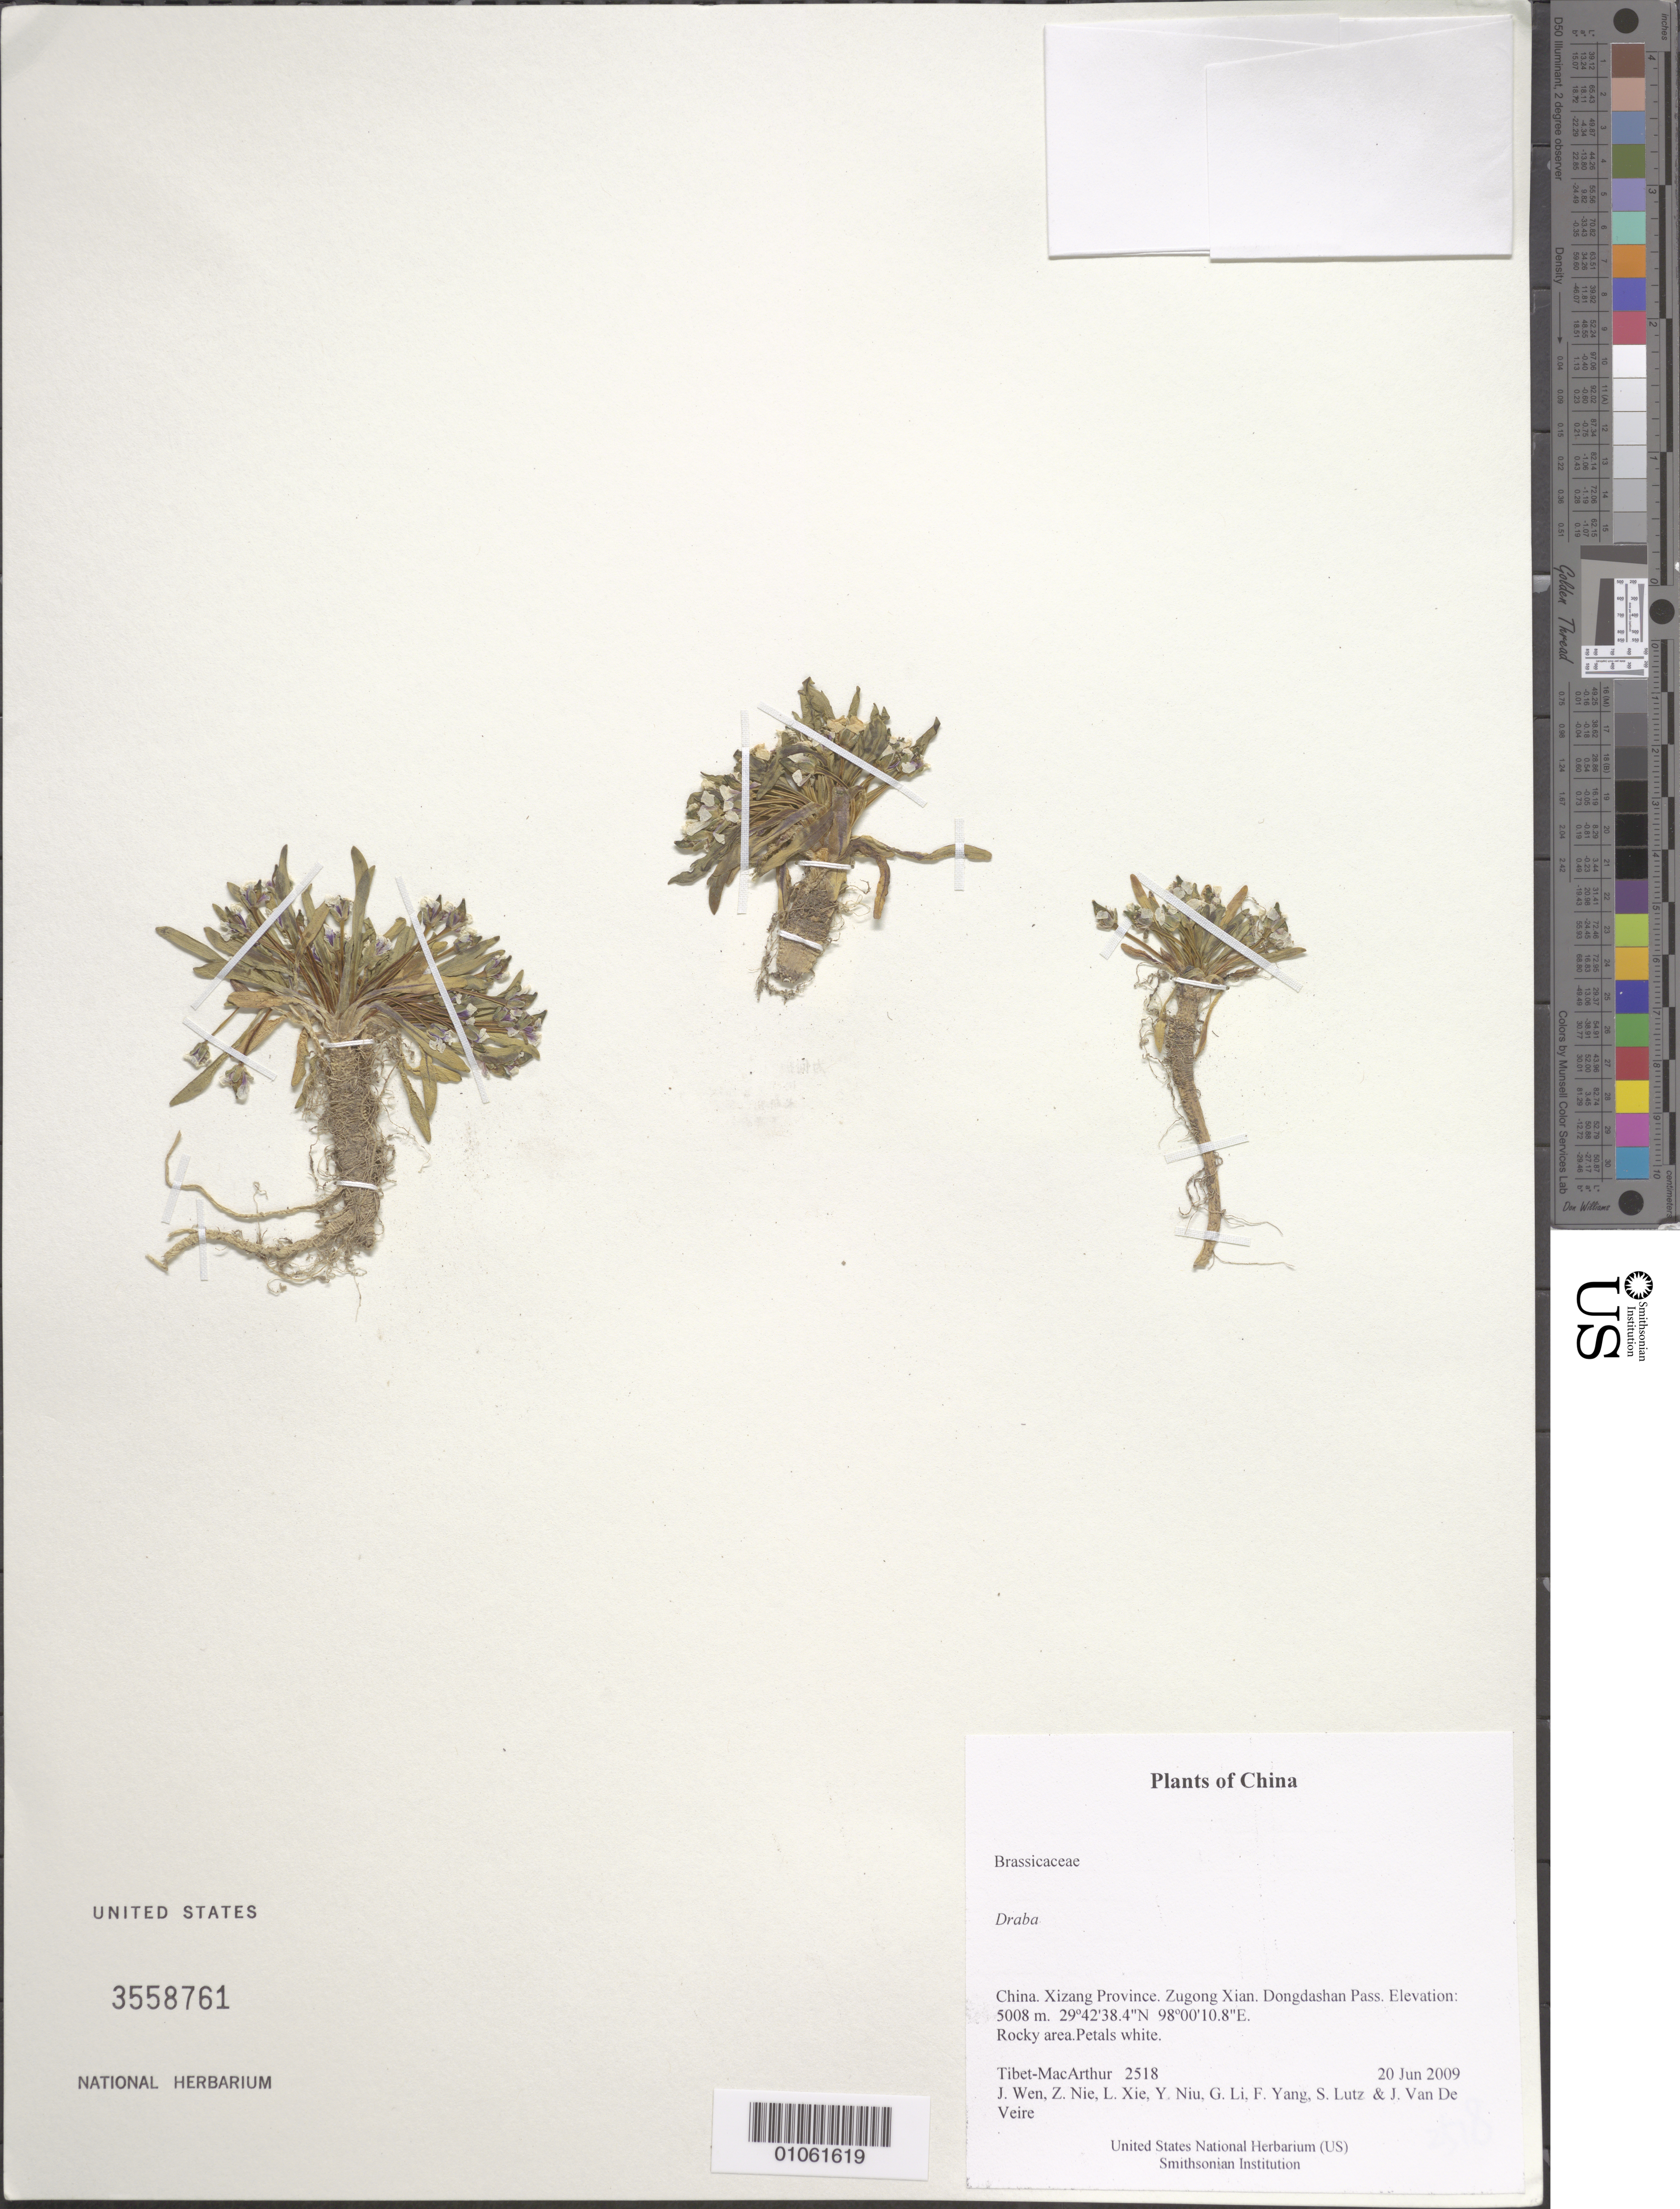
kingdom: Plantae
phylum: Tracheophyta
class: Magnoliopsida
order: Brassicales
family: Brassicaceae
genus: Draba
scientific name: Draba sp.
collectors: Tibet-MacArthur, J. Wen, Z. Nie, L. Xie, Y. Niu, G. Li, F. Yang, S. Lutz & J. Van De Veire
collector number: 2518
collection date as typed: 20 Jun 2009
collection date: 2009-06-20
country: China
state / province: Xizang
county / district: Zugong Xian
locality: Dongdashan Pass.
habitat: Rocky area.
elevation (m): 5008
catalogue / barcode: US 3558761